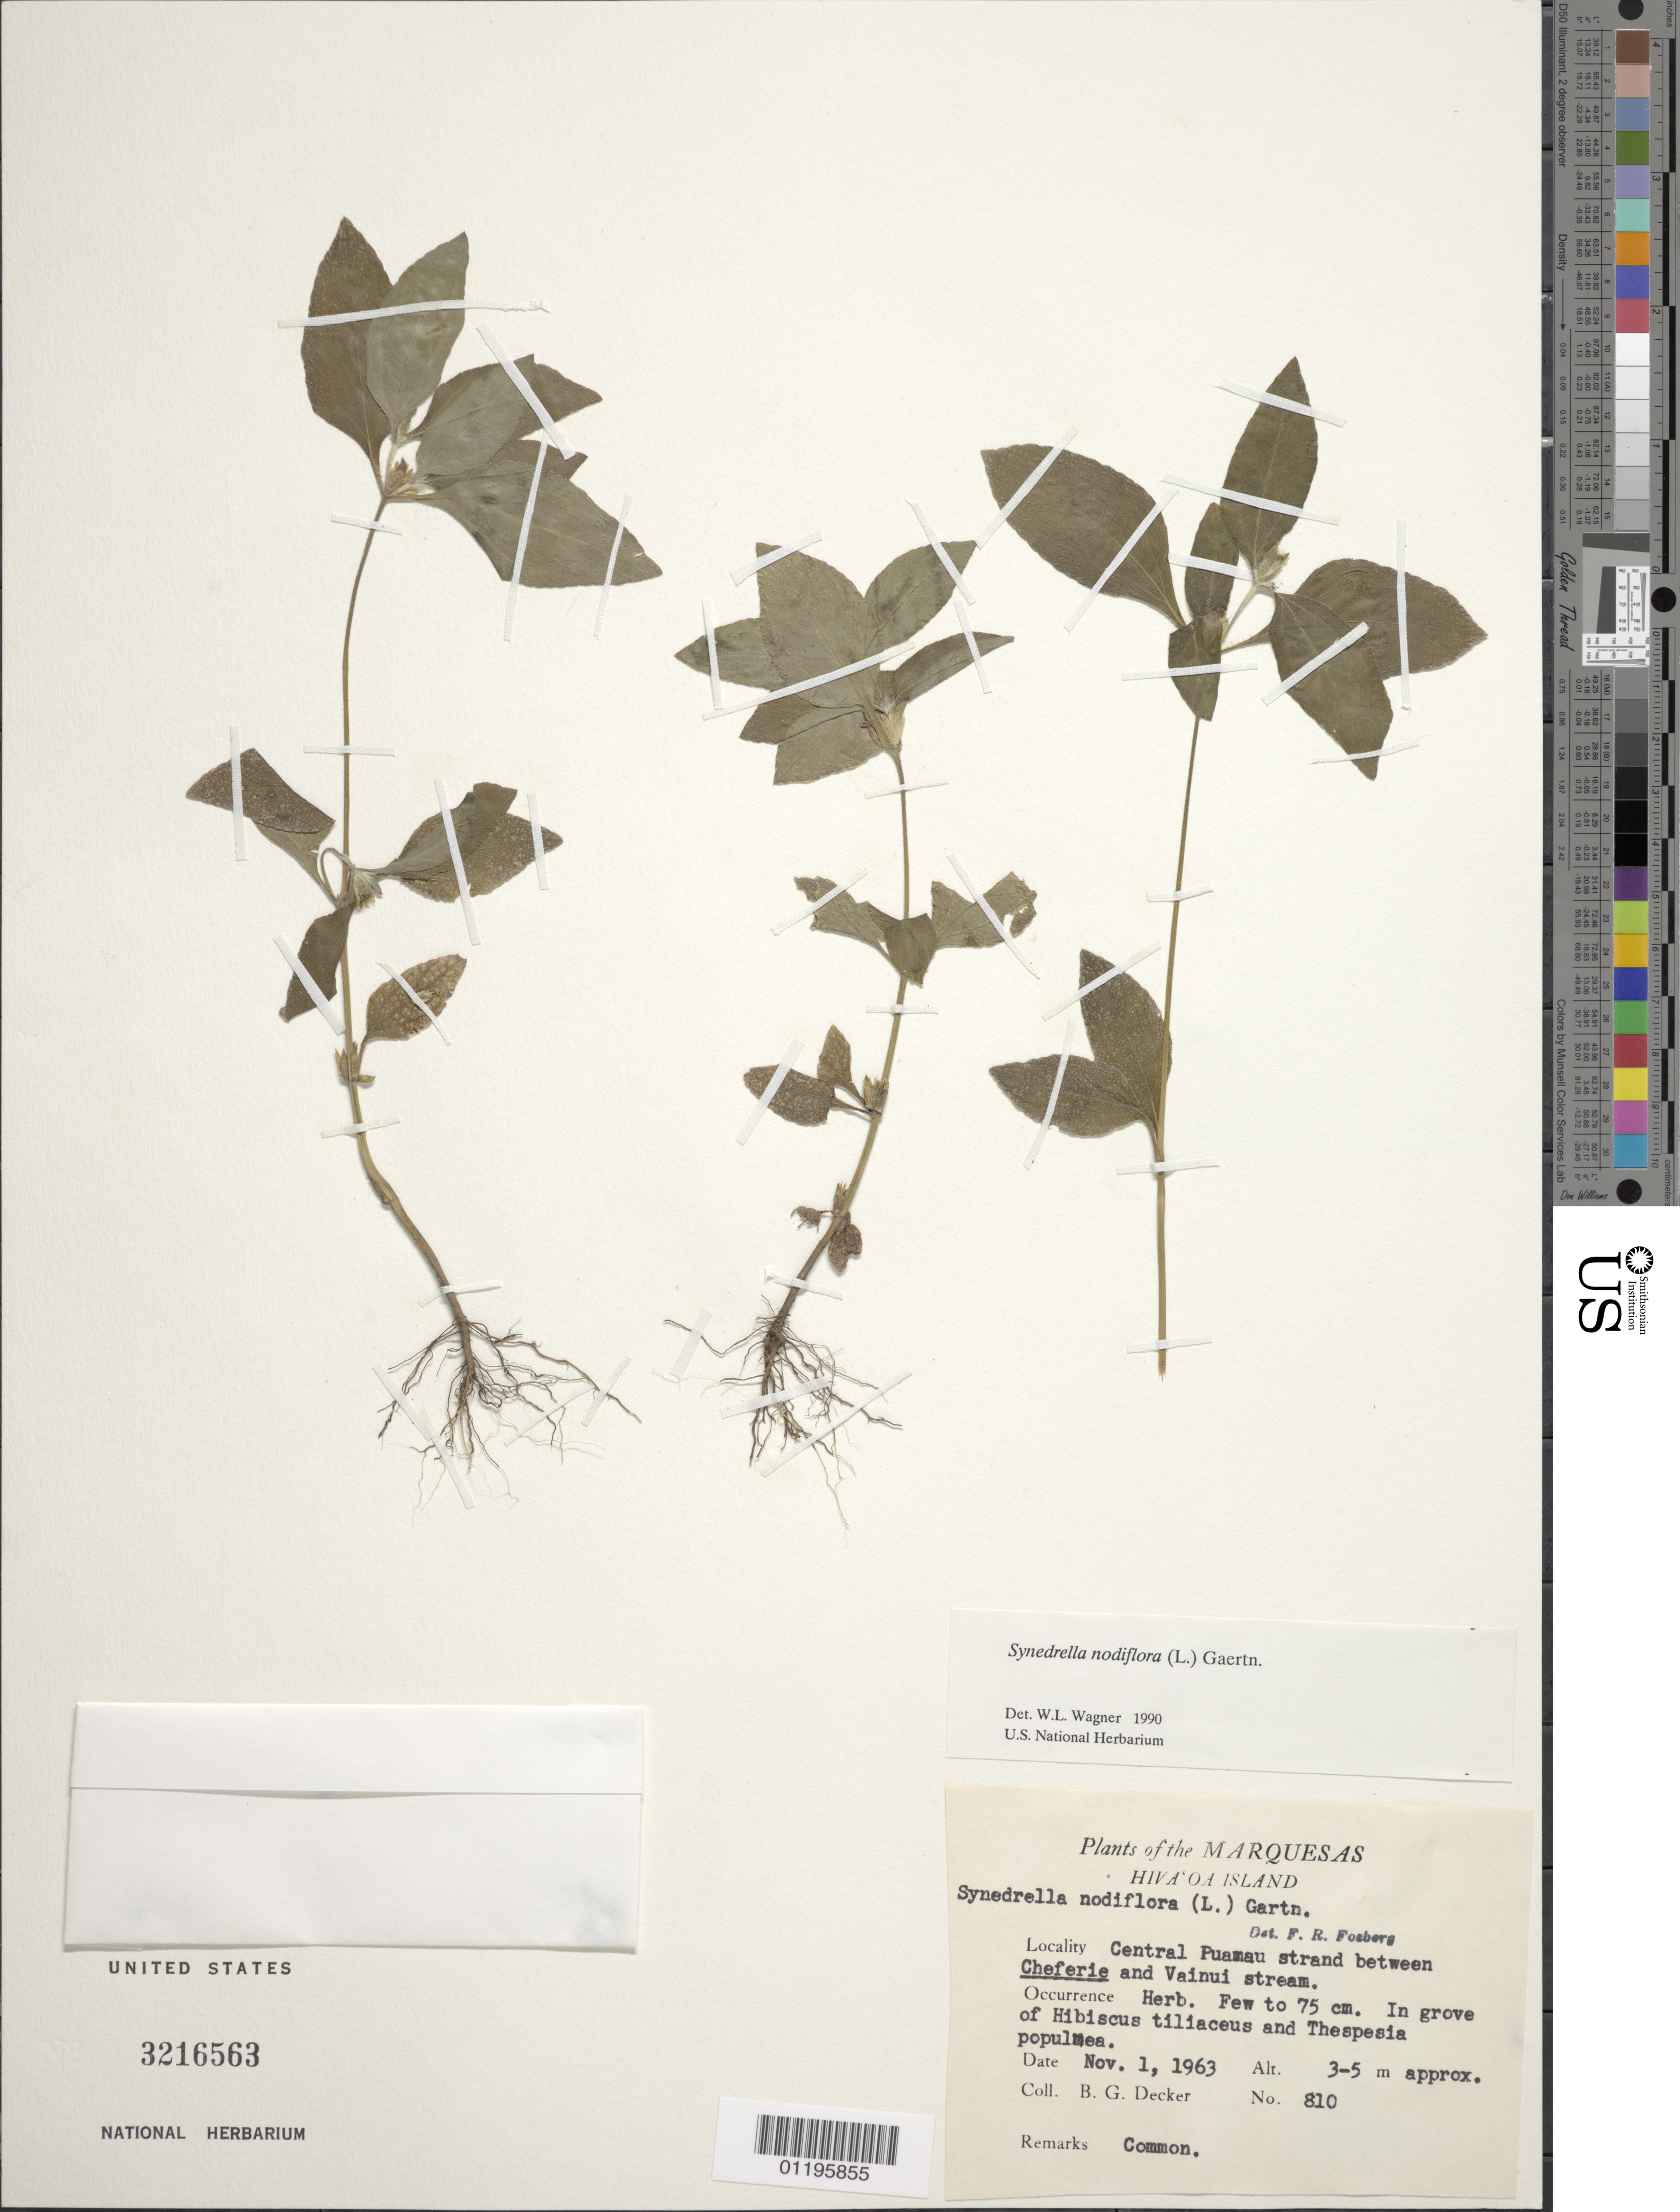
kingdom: Plantae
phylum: Tracheophyta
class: Magnoliopsida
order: Asterales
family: Asteraceae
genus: Synedrella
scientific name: Synedrella nodiflora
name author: (L.) Gaertn.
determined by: Wagner, W. L., (BOT), Smithsonian Institution - National Museum of Natural History (UNITED STATES)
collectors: B. G. Decker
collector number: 810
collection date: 1963-11-01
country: French Polynesia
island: Hiva Oa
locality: central Puamau Valley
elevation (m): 3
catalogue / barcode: US 3216563